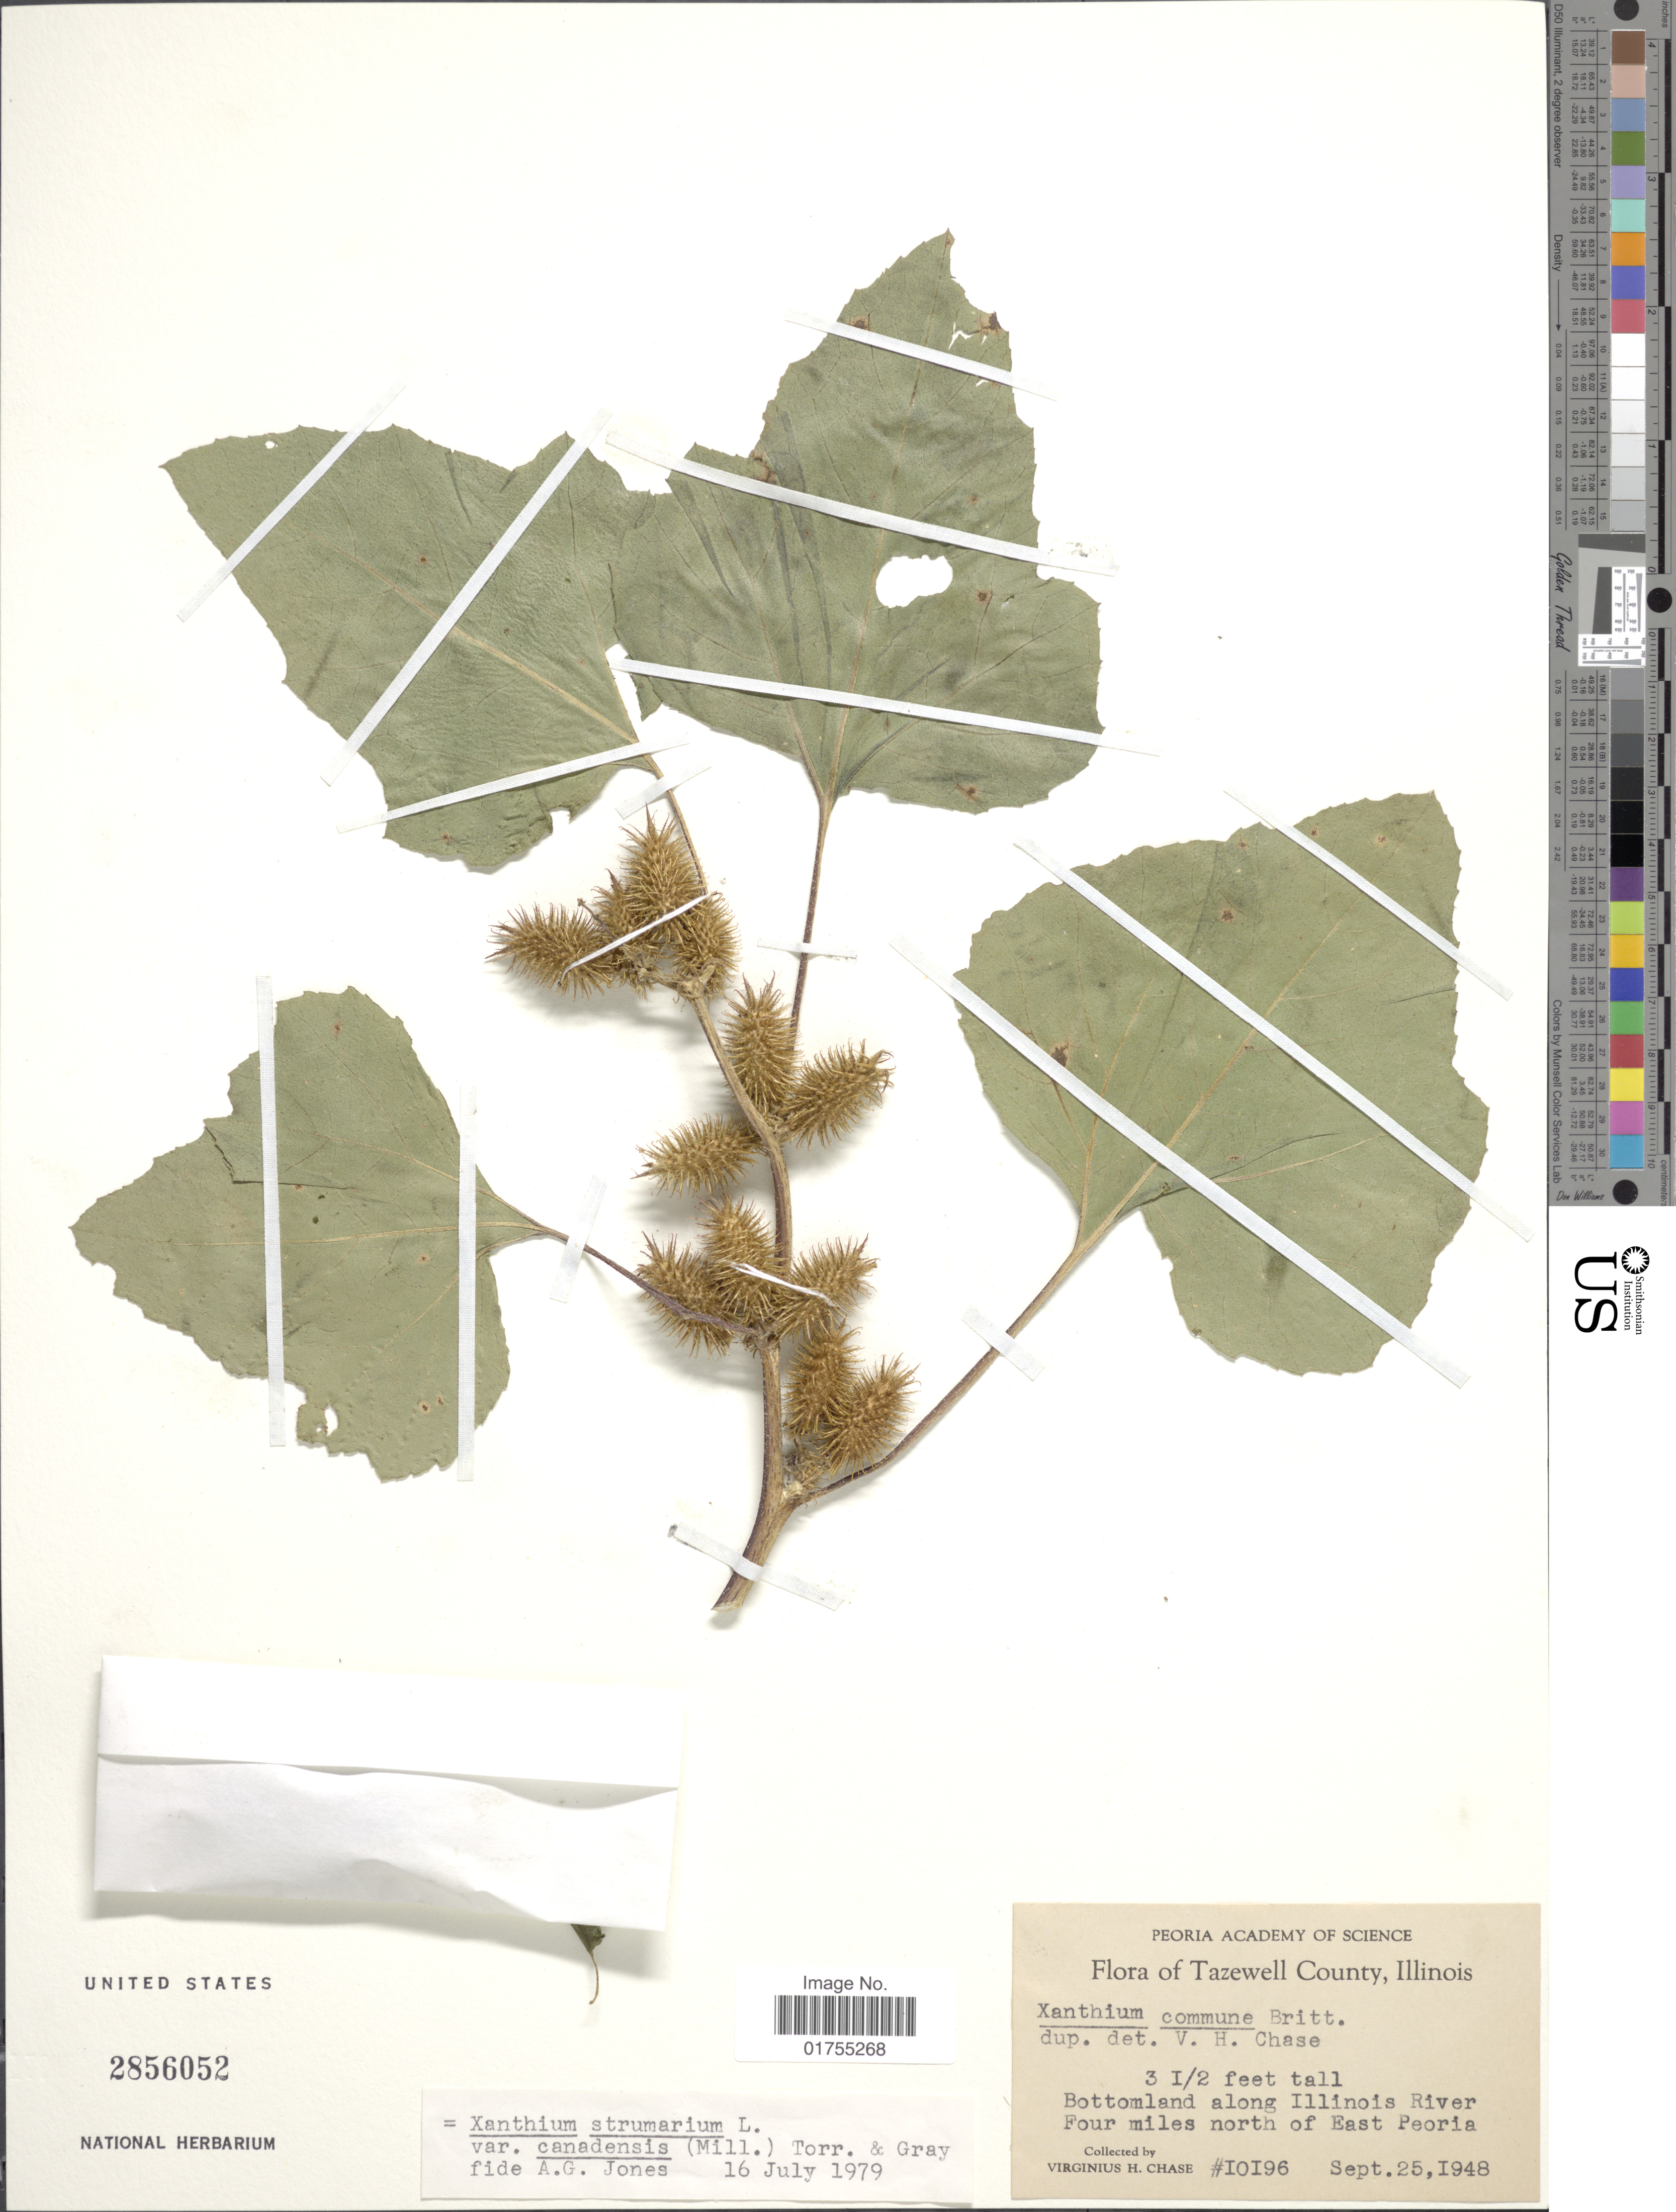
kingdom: Plantae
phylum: Tracheophyta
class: Magnoliopsida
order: Asterales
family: Asteraceae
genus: Xanthium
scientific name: Xanthium strumarium var. canadense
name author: (Mill.) Torr. & A. Gray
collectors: V. H. Chase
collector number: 10196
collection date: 1948-09-25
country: United States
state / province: Illinois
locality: Tazewell County, Bottomland along Illinois River, four miles north of East Peoria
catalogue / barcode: US 2856052